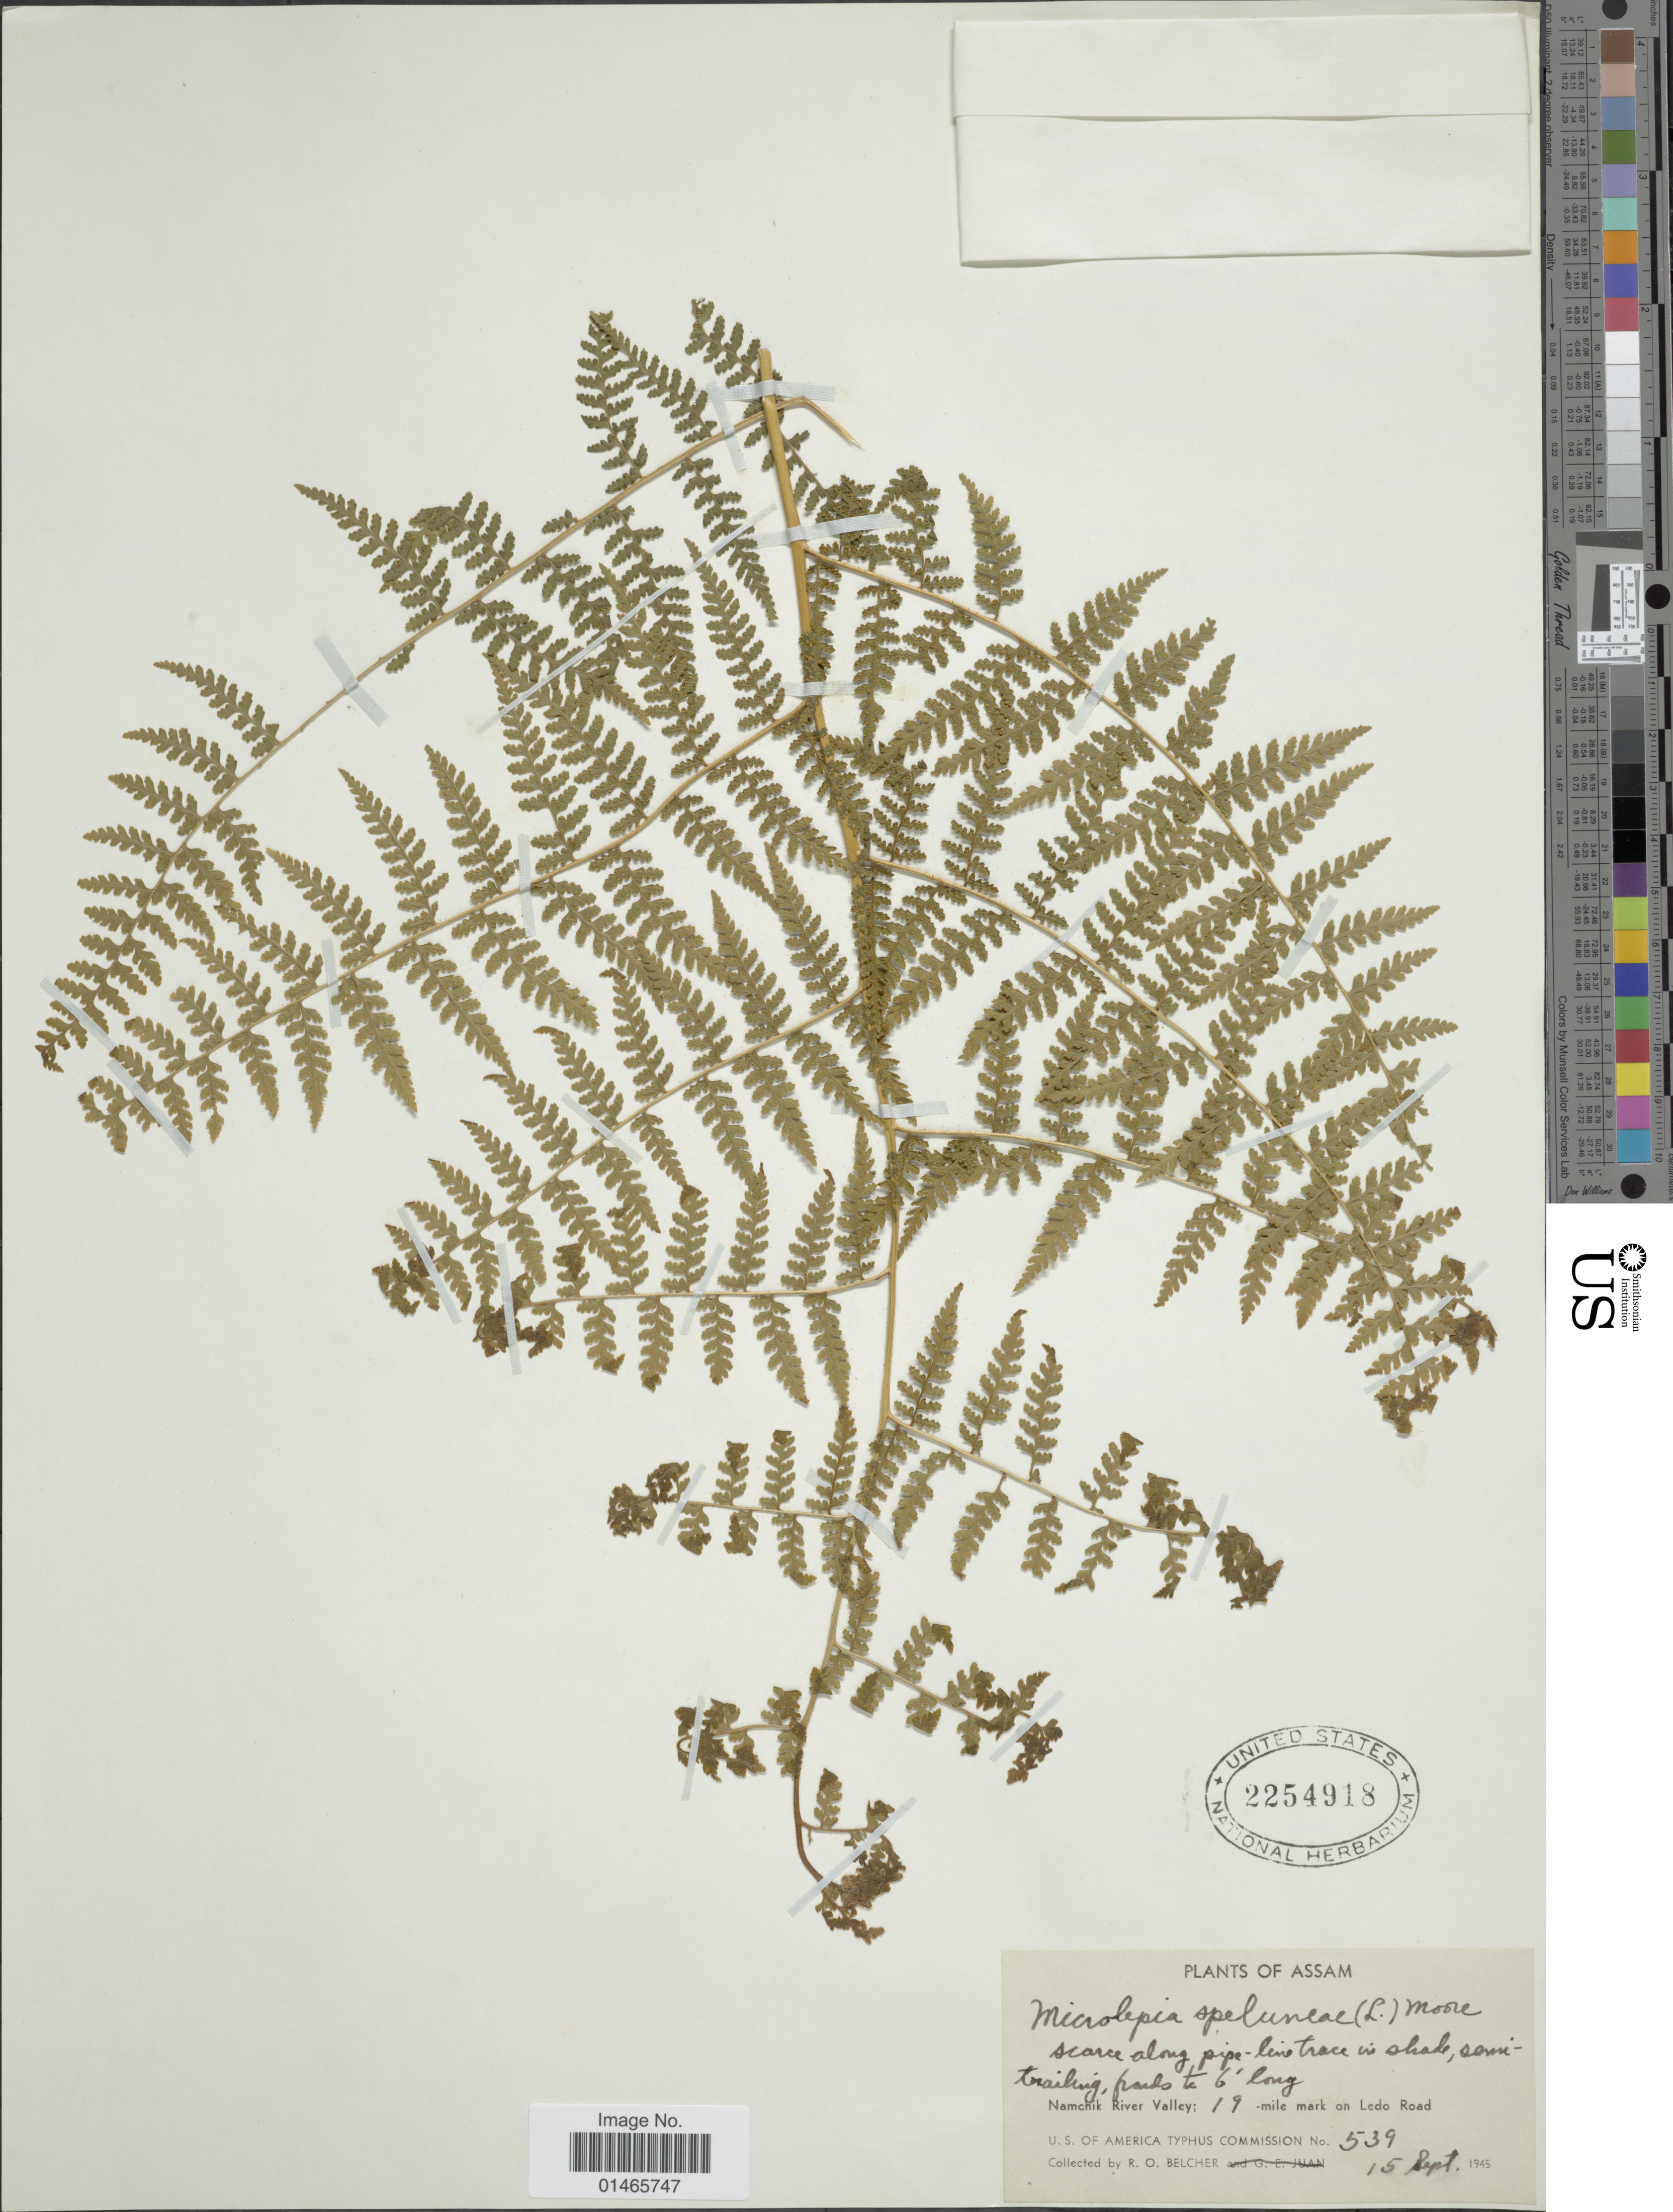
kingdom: Plantae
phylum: Tracheophyta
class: Polypodiopsida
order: Polypodiales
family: Dennstaedtiaceae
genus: Microlepia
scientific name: Microlepia speluncae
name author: (L.) T. Moore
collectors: R. Belcher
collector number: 539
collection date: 1945-09-15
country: India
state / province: Assam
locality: Manchik River Valley:19 -mile mark on Ledo Road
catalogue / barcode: US 2254918